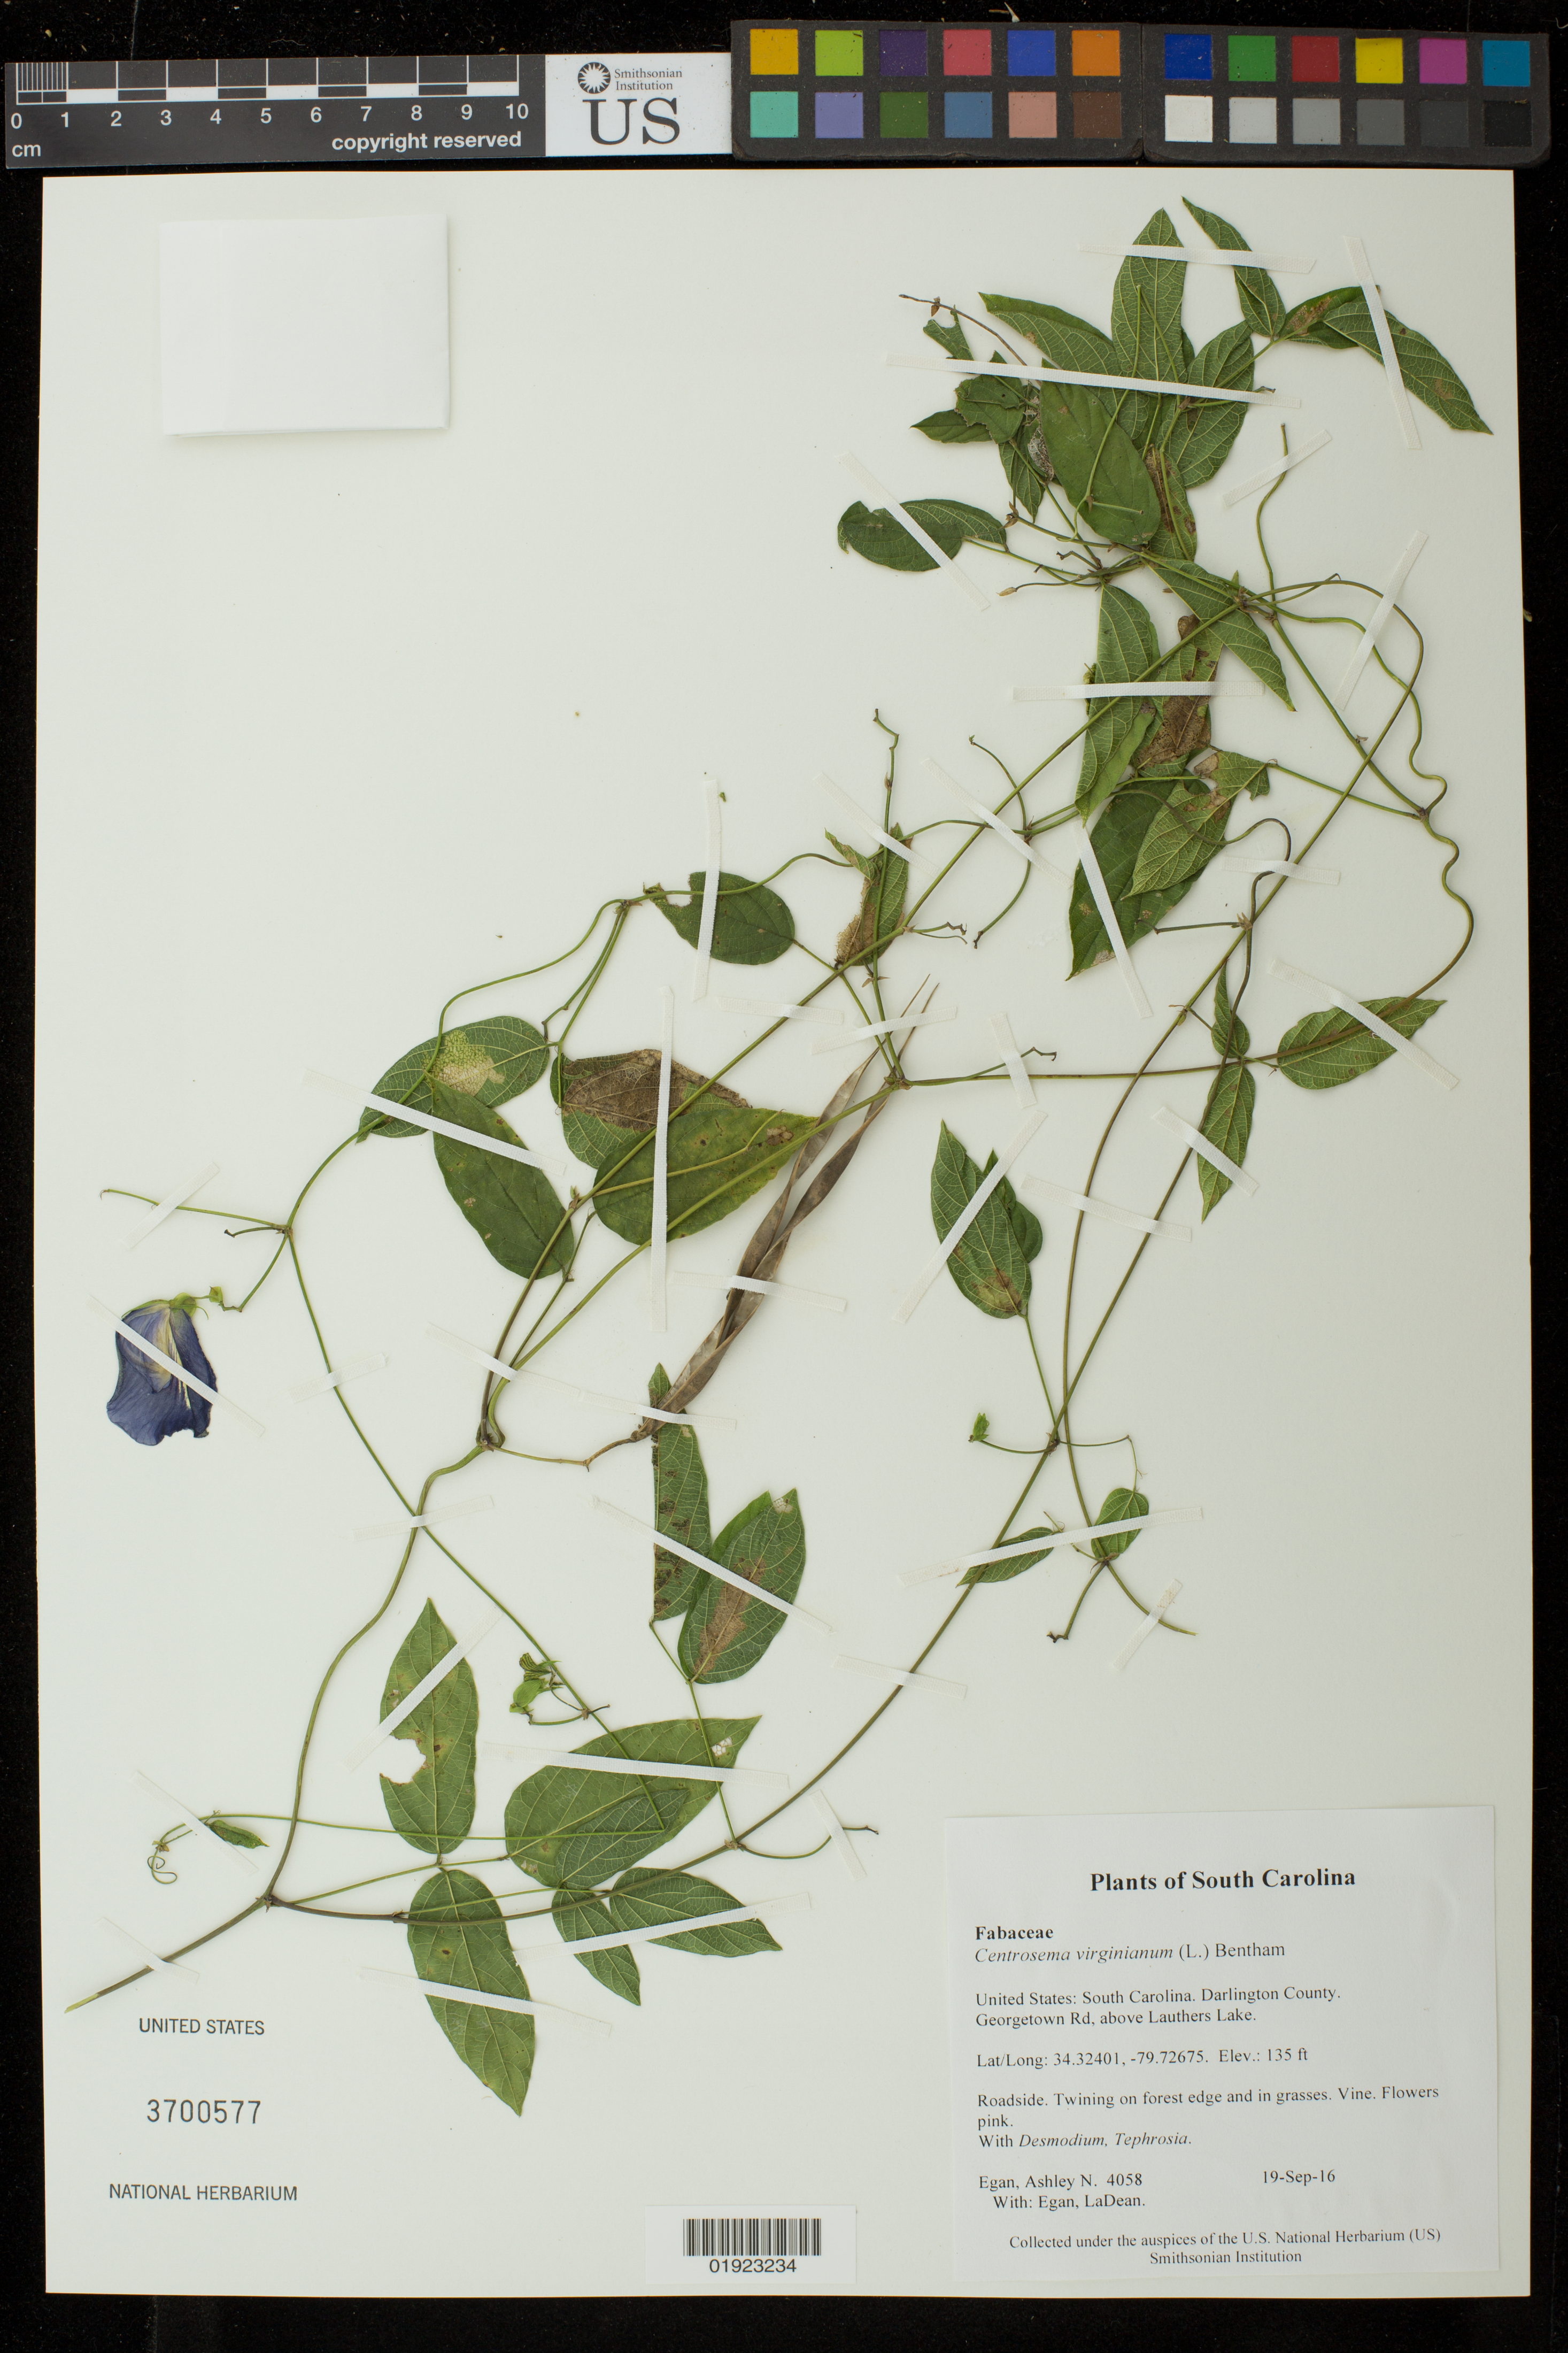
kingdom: Plantae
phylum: Tracheophyta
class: Magnoliopsida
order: Fabales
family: Fabaceae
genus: Centrosema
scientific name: Centrosema virginianum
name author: (L.) Benth.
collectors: A. N. Egan & L. Egan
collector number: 4058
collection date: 2016-09-19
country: United States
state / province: South Carolina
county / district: Darlington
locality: Georgetown Rd, above Lauthers Lake.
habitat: Roadside. Twining on forest edge and in grasses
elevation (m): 41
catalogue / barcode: US 3700577